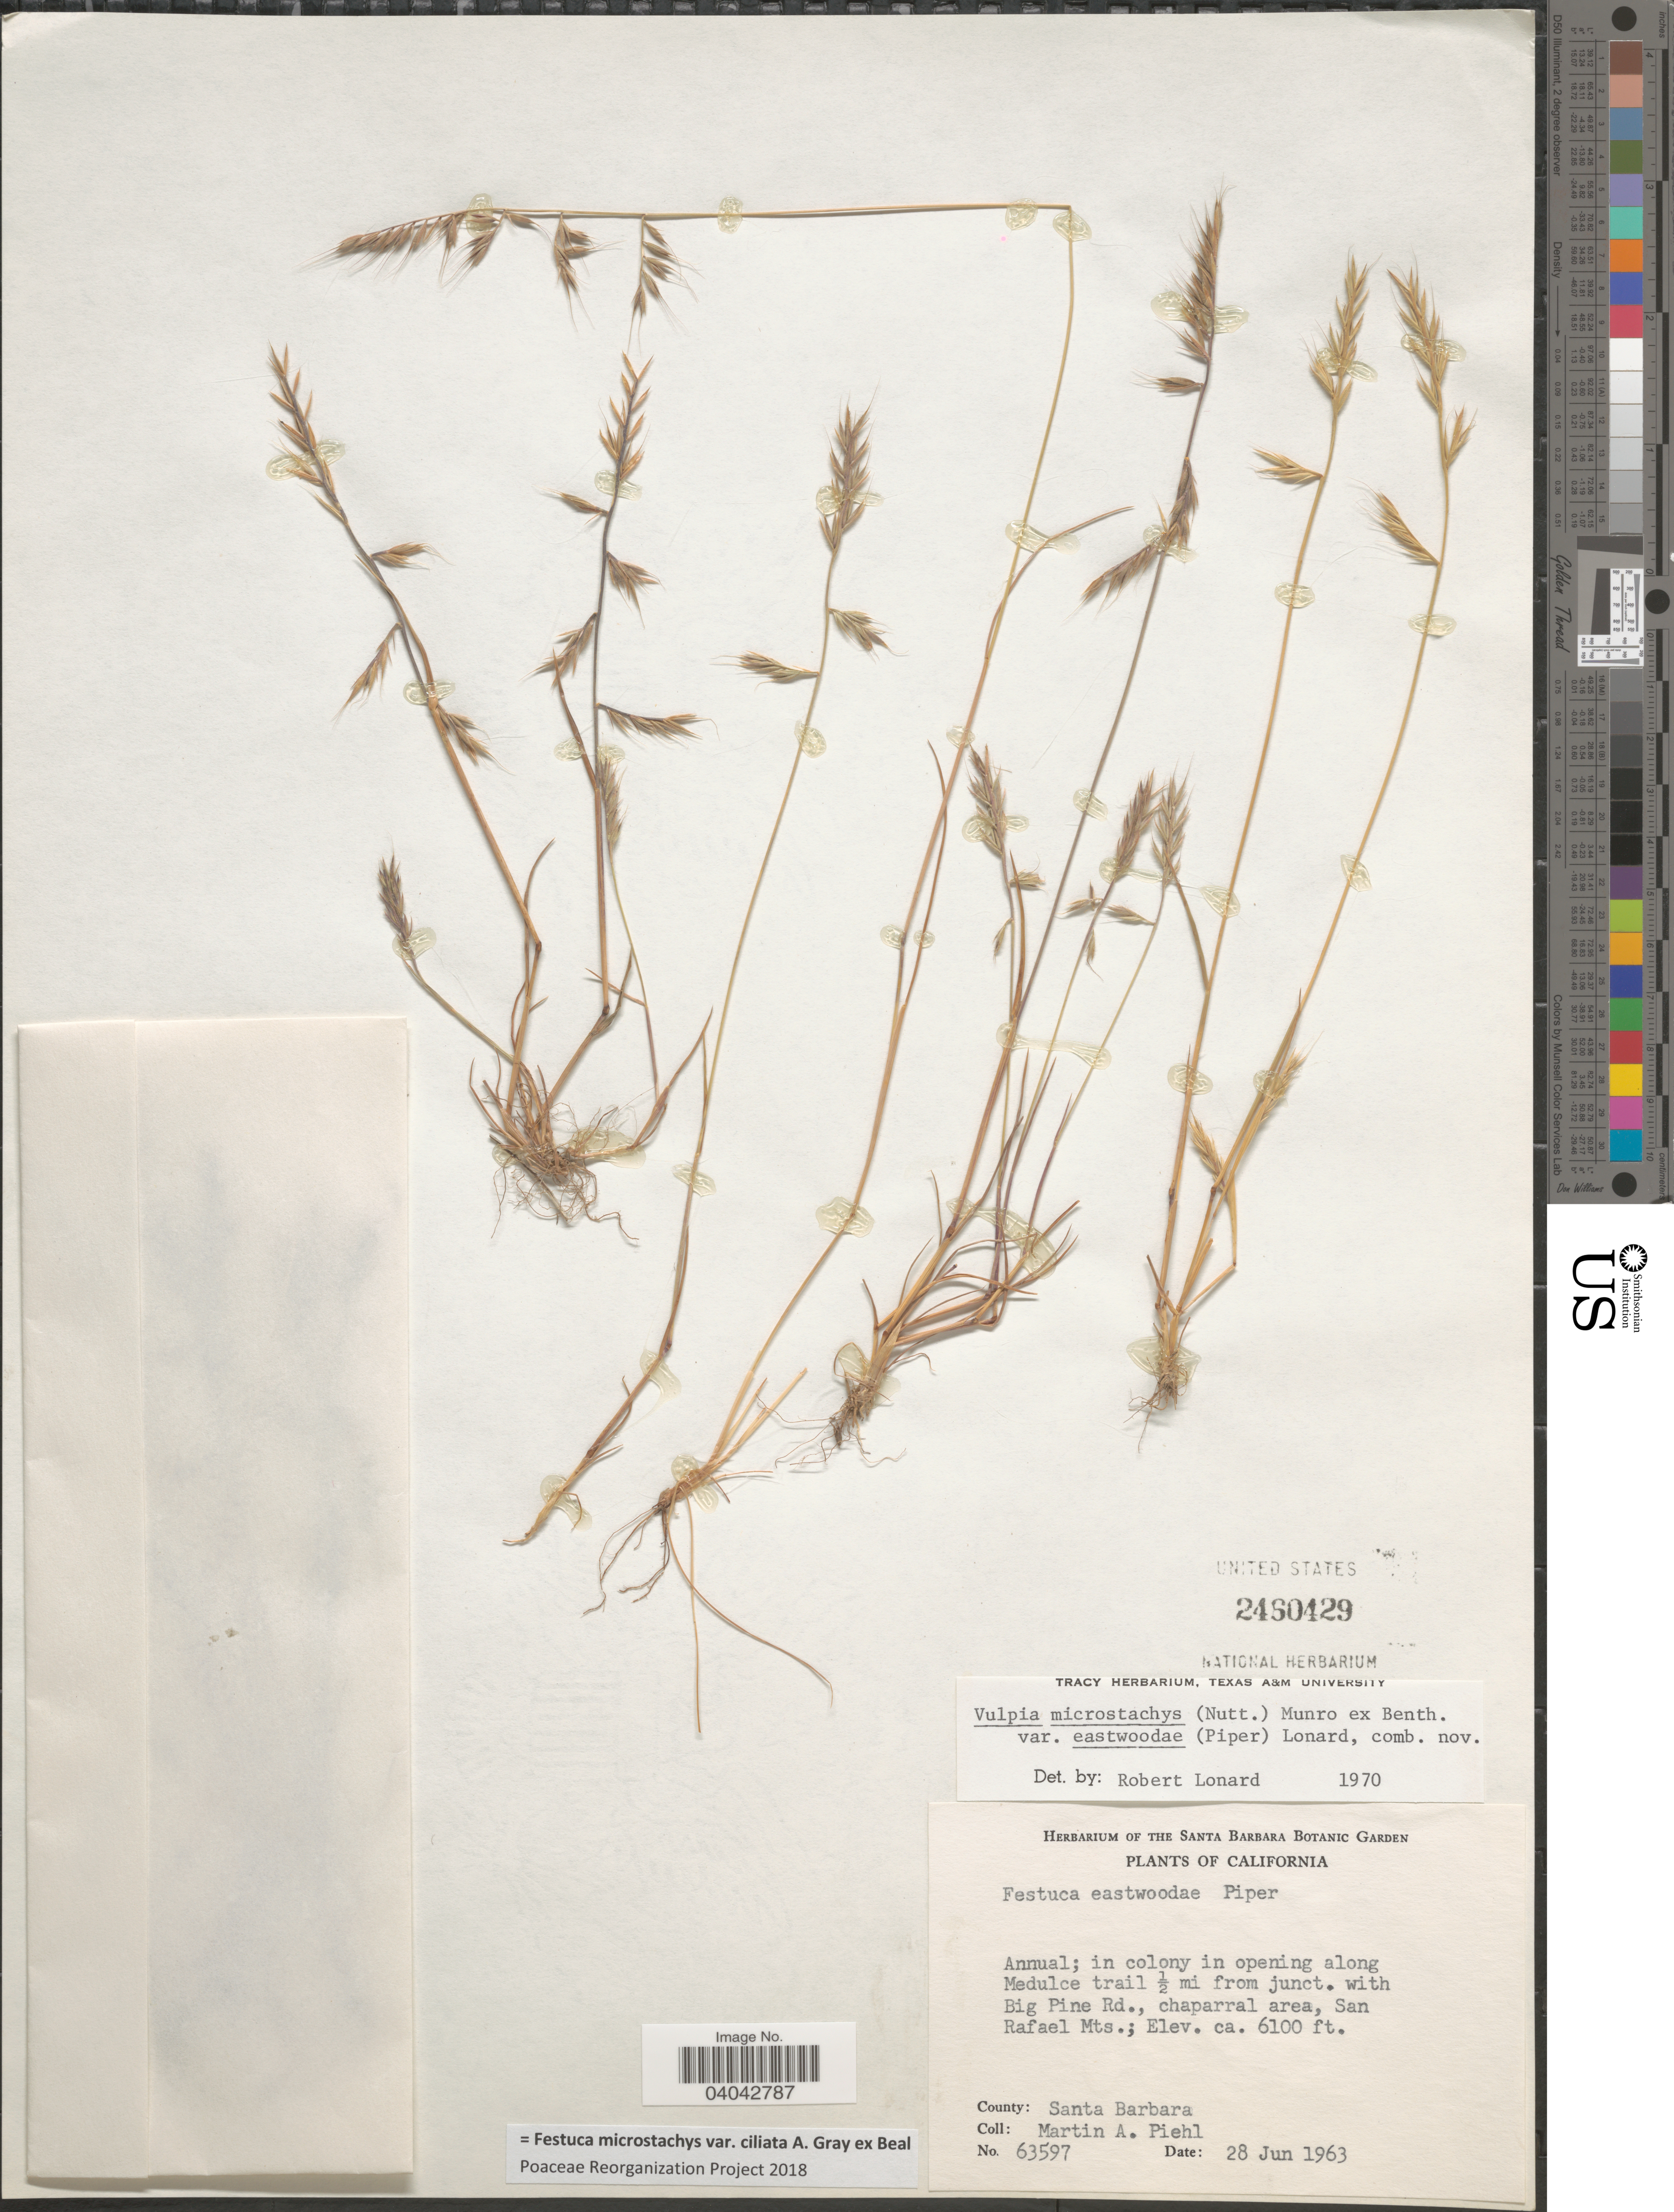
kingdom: Plantae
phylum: Tracheophyta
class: Liliopsida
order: Poales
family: Poaceae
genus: Festuca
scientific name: Festuca microstachys var. ciliata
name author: A. Gray ex W.J. Beal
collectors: M. Piehl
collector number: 63597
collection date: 1963-06-28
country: United States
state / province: California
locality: Annual; in colony in opening along Medulce trail ½ mi from junct. with Big Pine Rd., chaparral area, San Rafael Mts.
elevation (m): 1859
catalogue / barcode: US 2460429